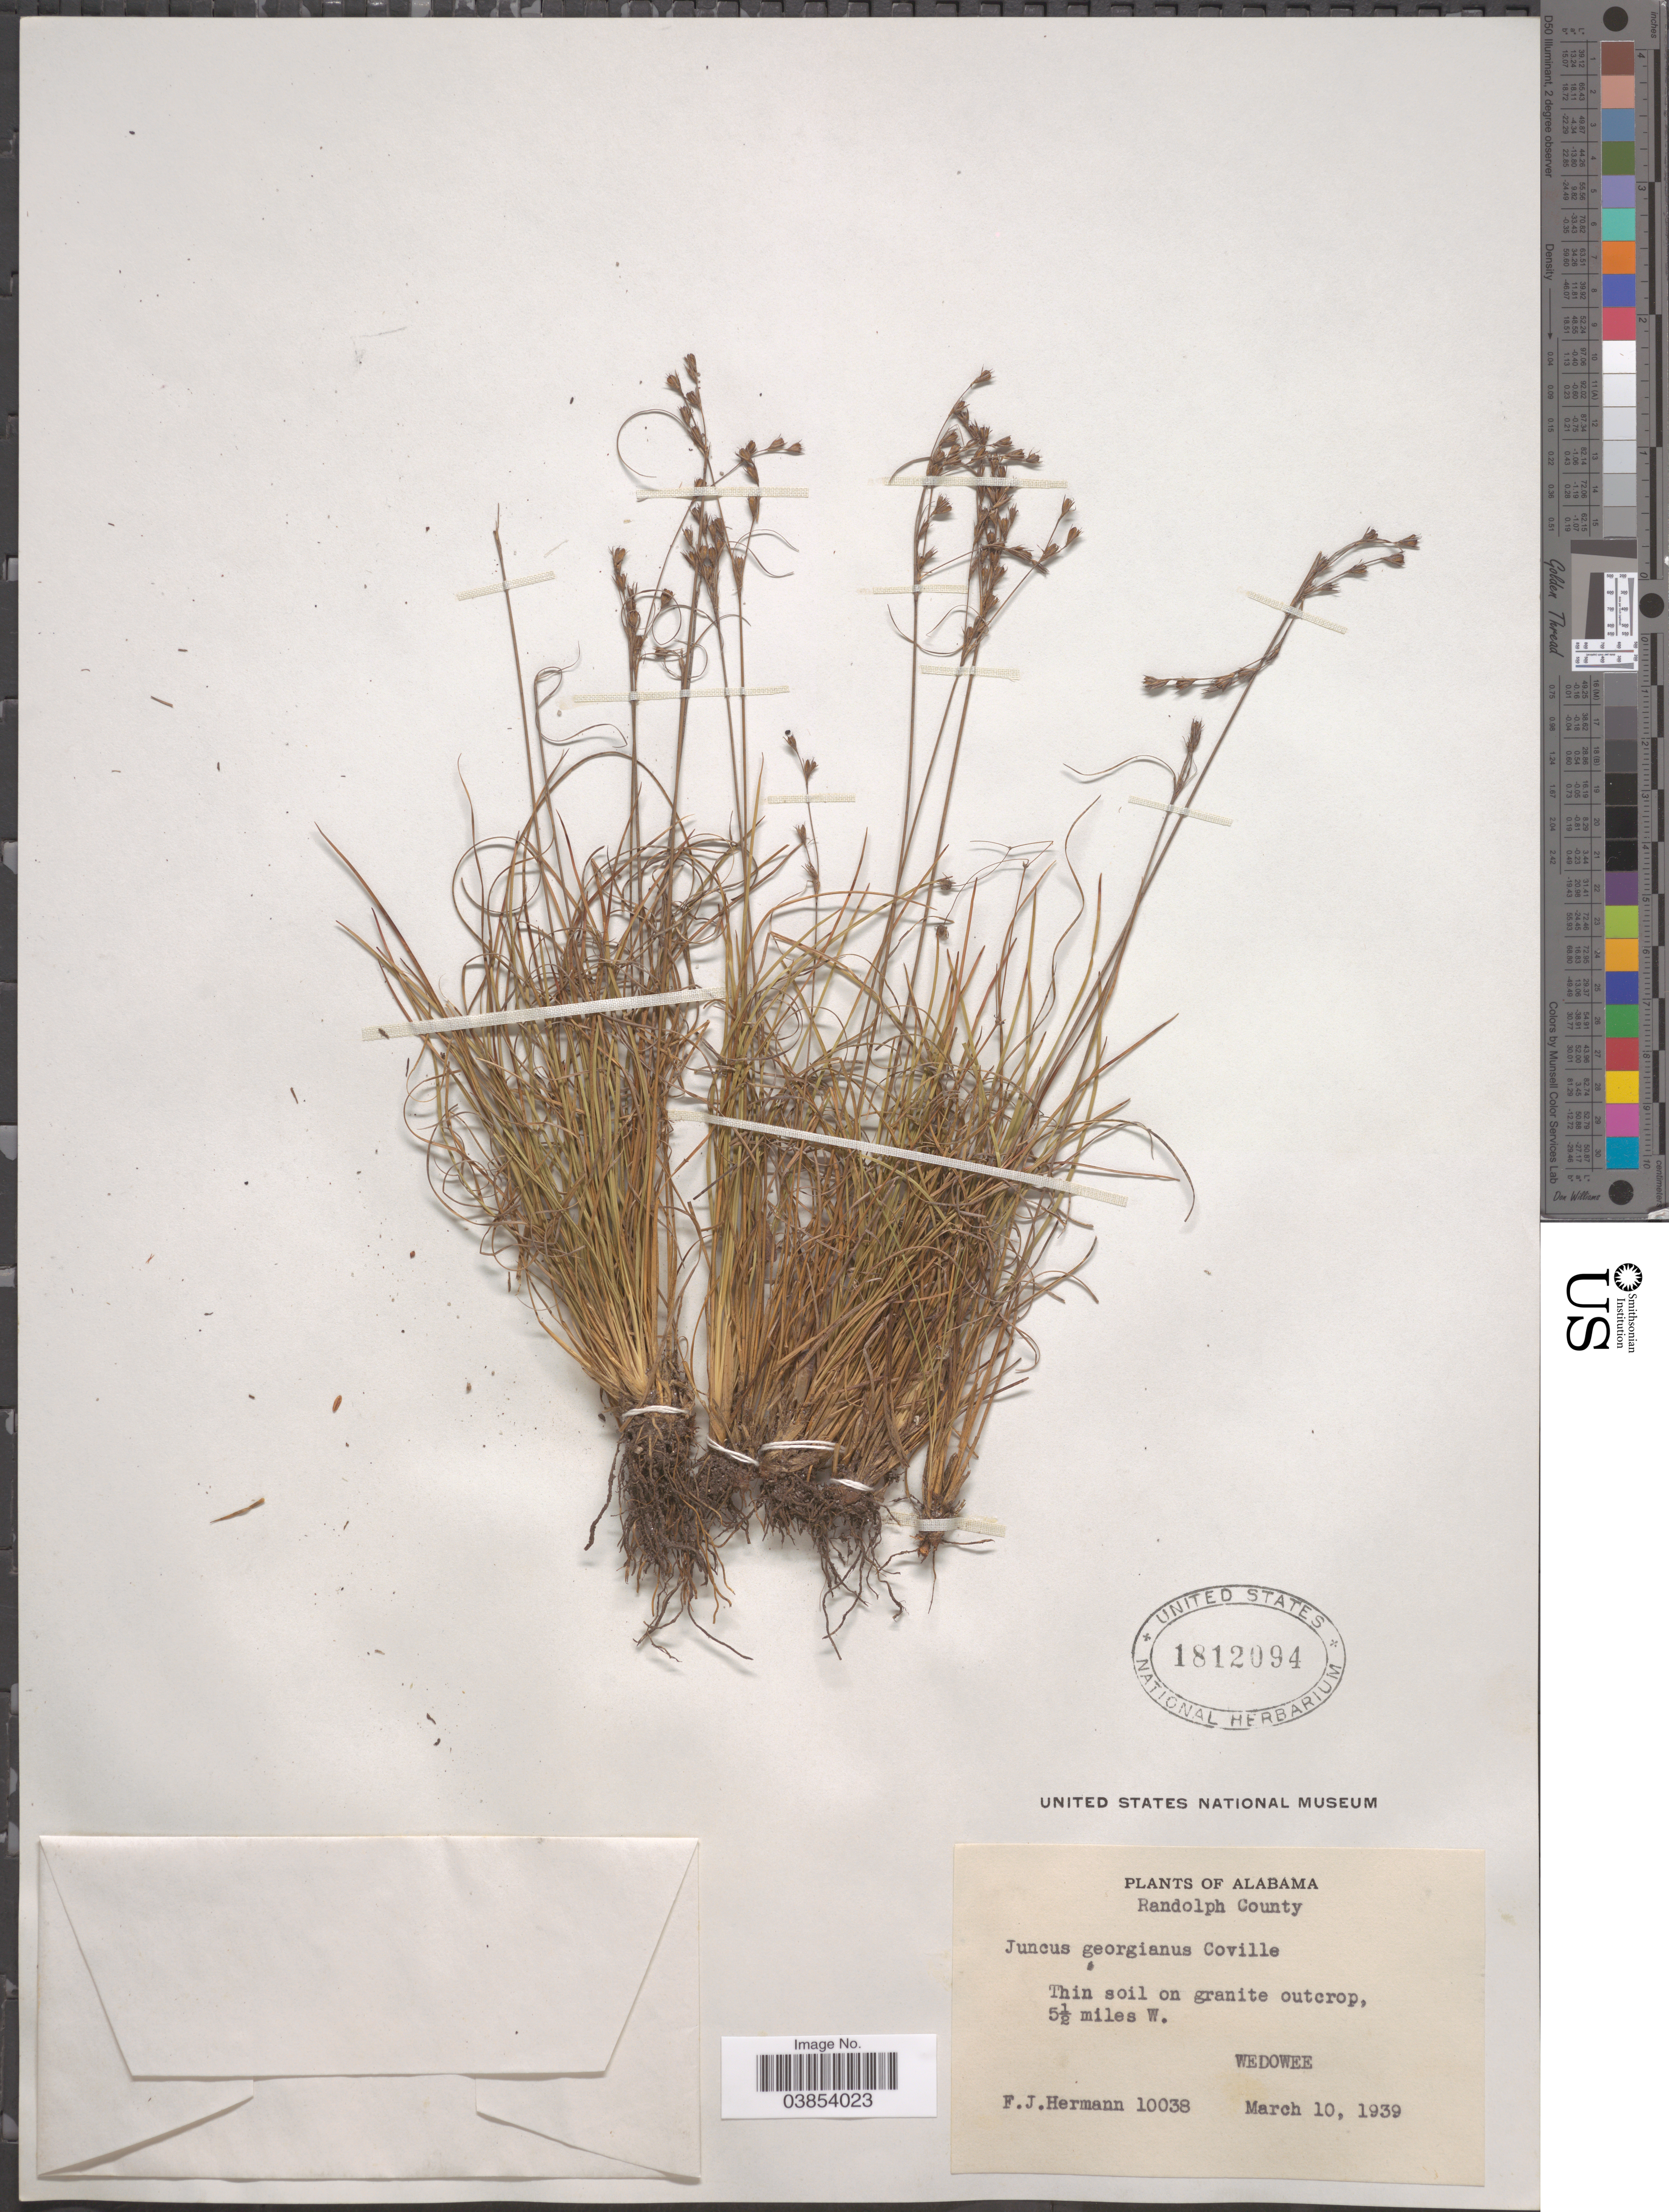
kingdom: Plantae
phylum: Tracheophyta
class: Liliopsida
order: Poales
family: Juncaceae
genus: Juncus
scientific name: Juncus georgianus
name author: Coville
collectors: F. J. Hermann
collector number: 10038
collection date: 1939-03-10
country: United States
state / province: Alabama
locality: Randolph County. 5½ miles W. Wedowee.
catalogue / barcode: US 1812094